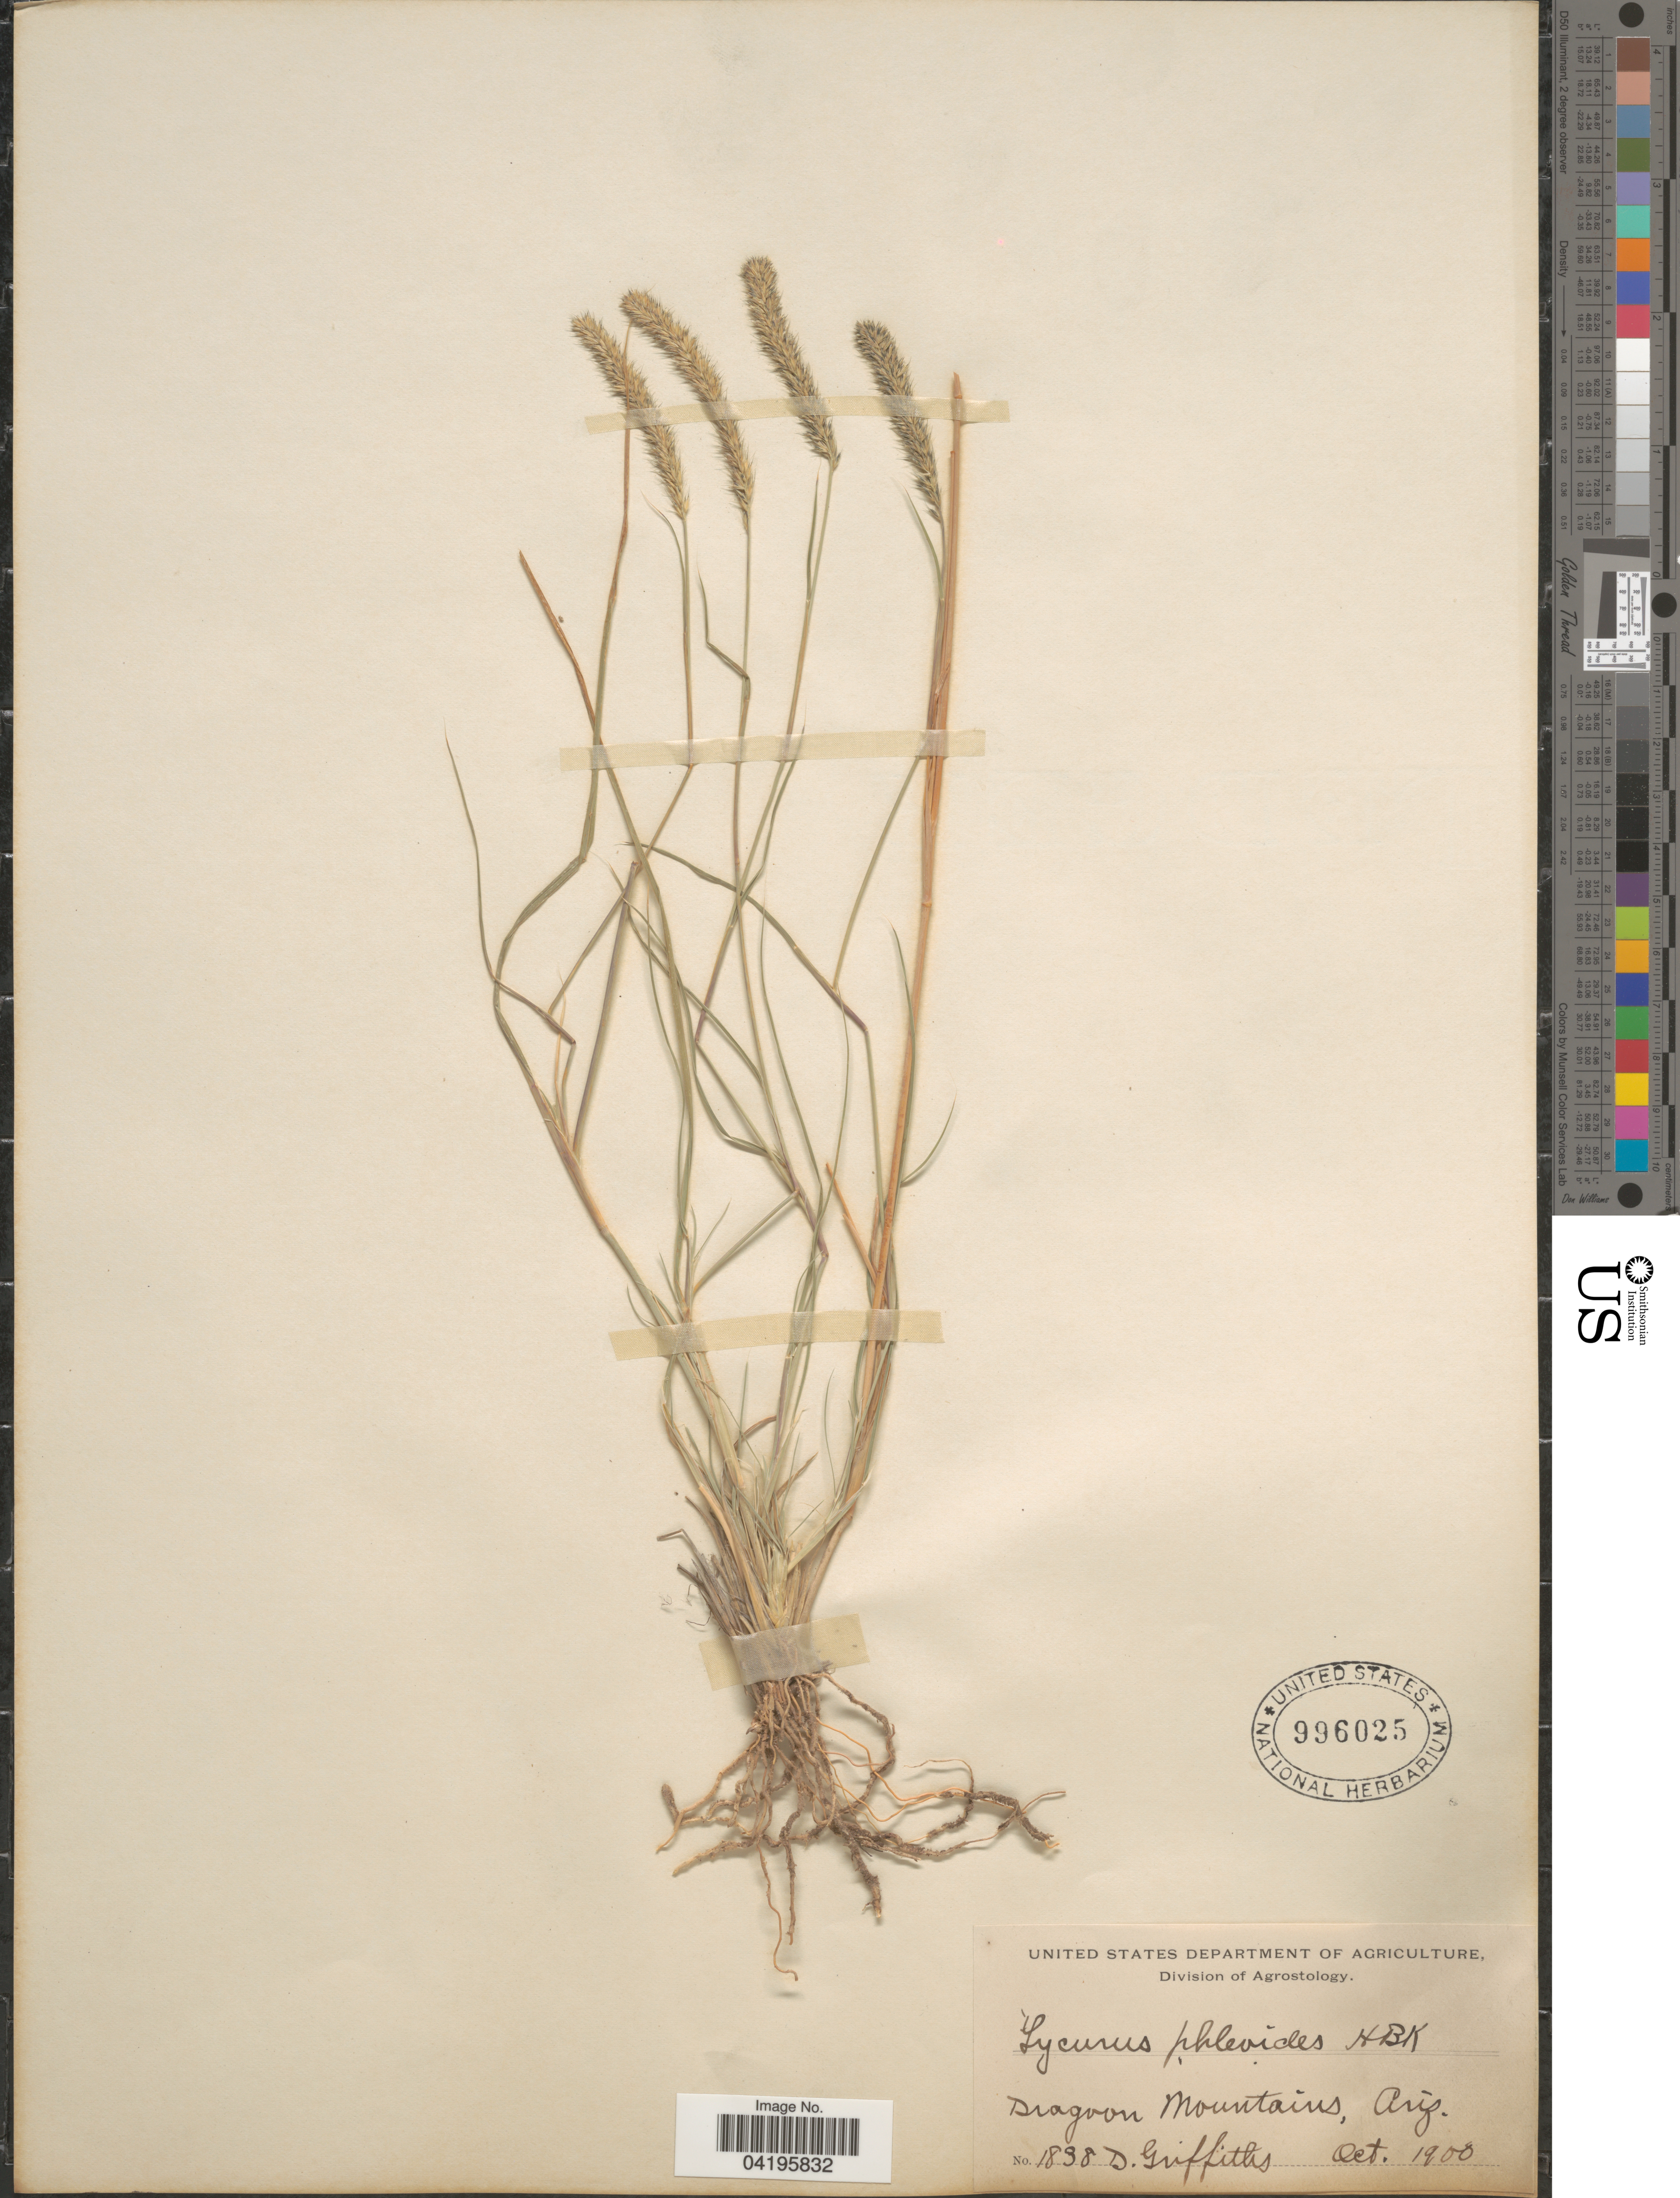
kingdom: Plantae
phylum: Tracheophyta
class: Liliopsida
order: Poales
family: Poaceae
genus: Muhlenbergia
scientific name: Muhlenbergia phleoides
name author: (Kunth) Columbus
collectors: D. Griffiths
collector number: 1838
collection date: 1900-10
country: United States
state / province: Arizona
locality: Dragoon Mountains.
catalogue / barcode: US 996025